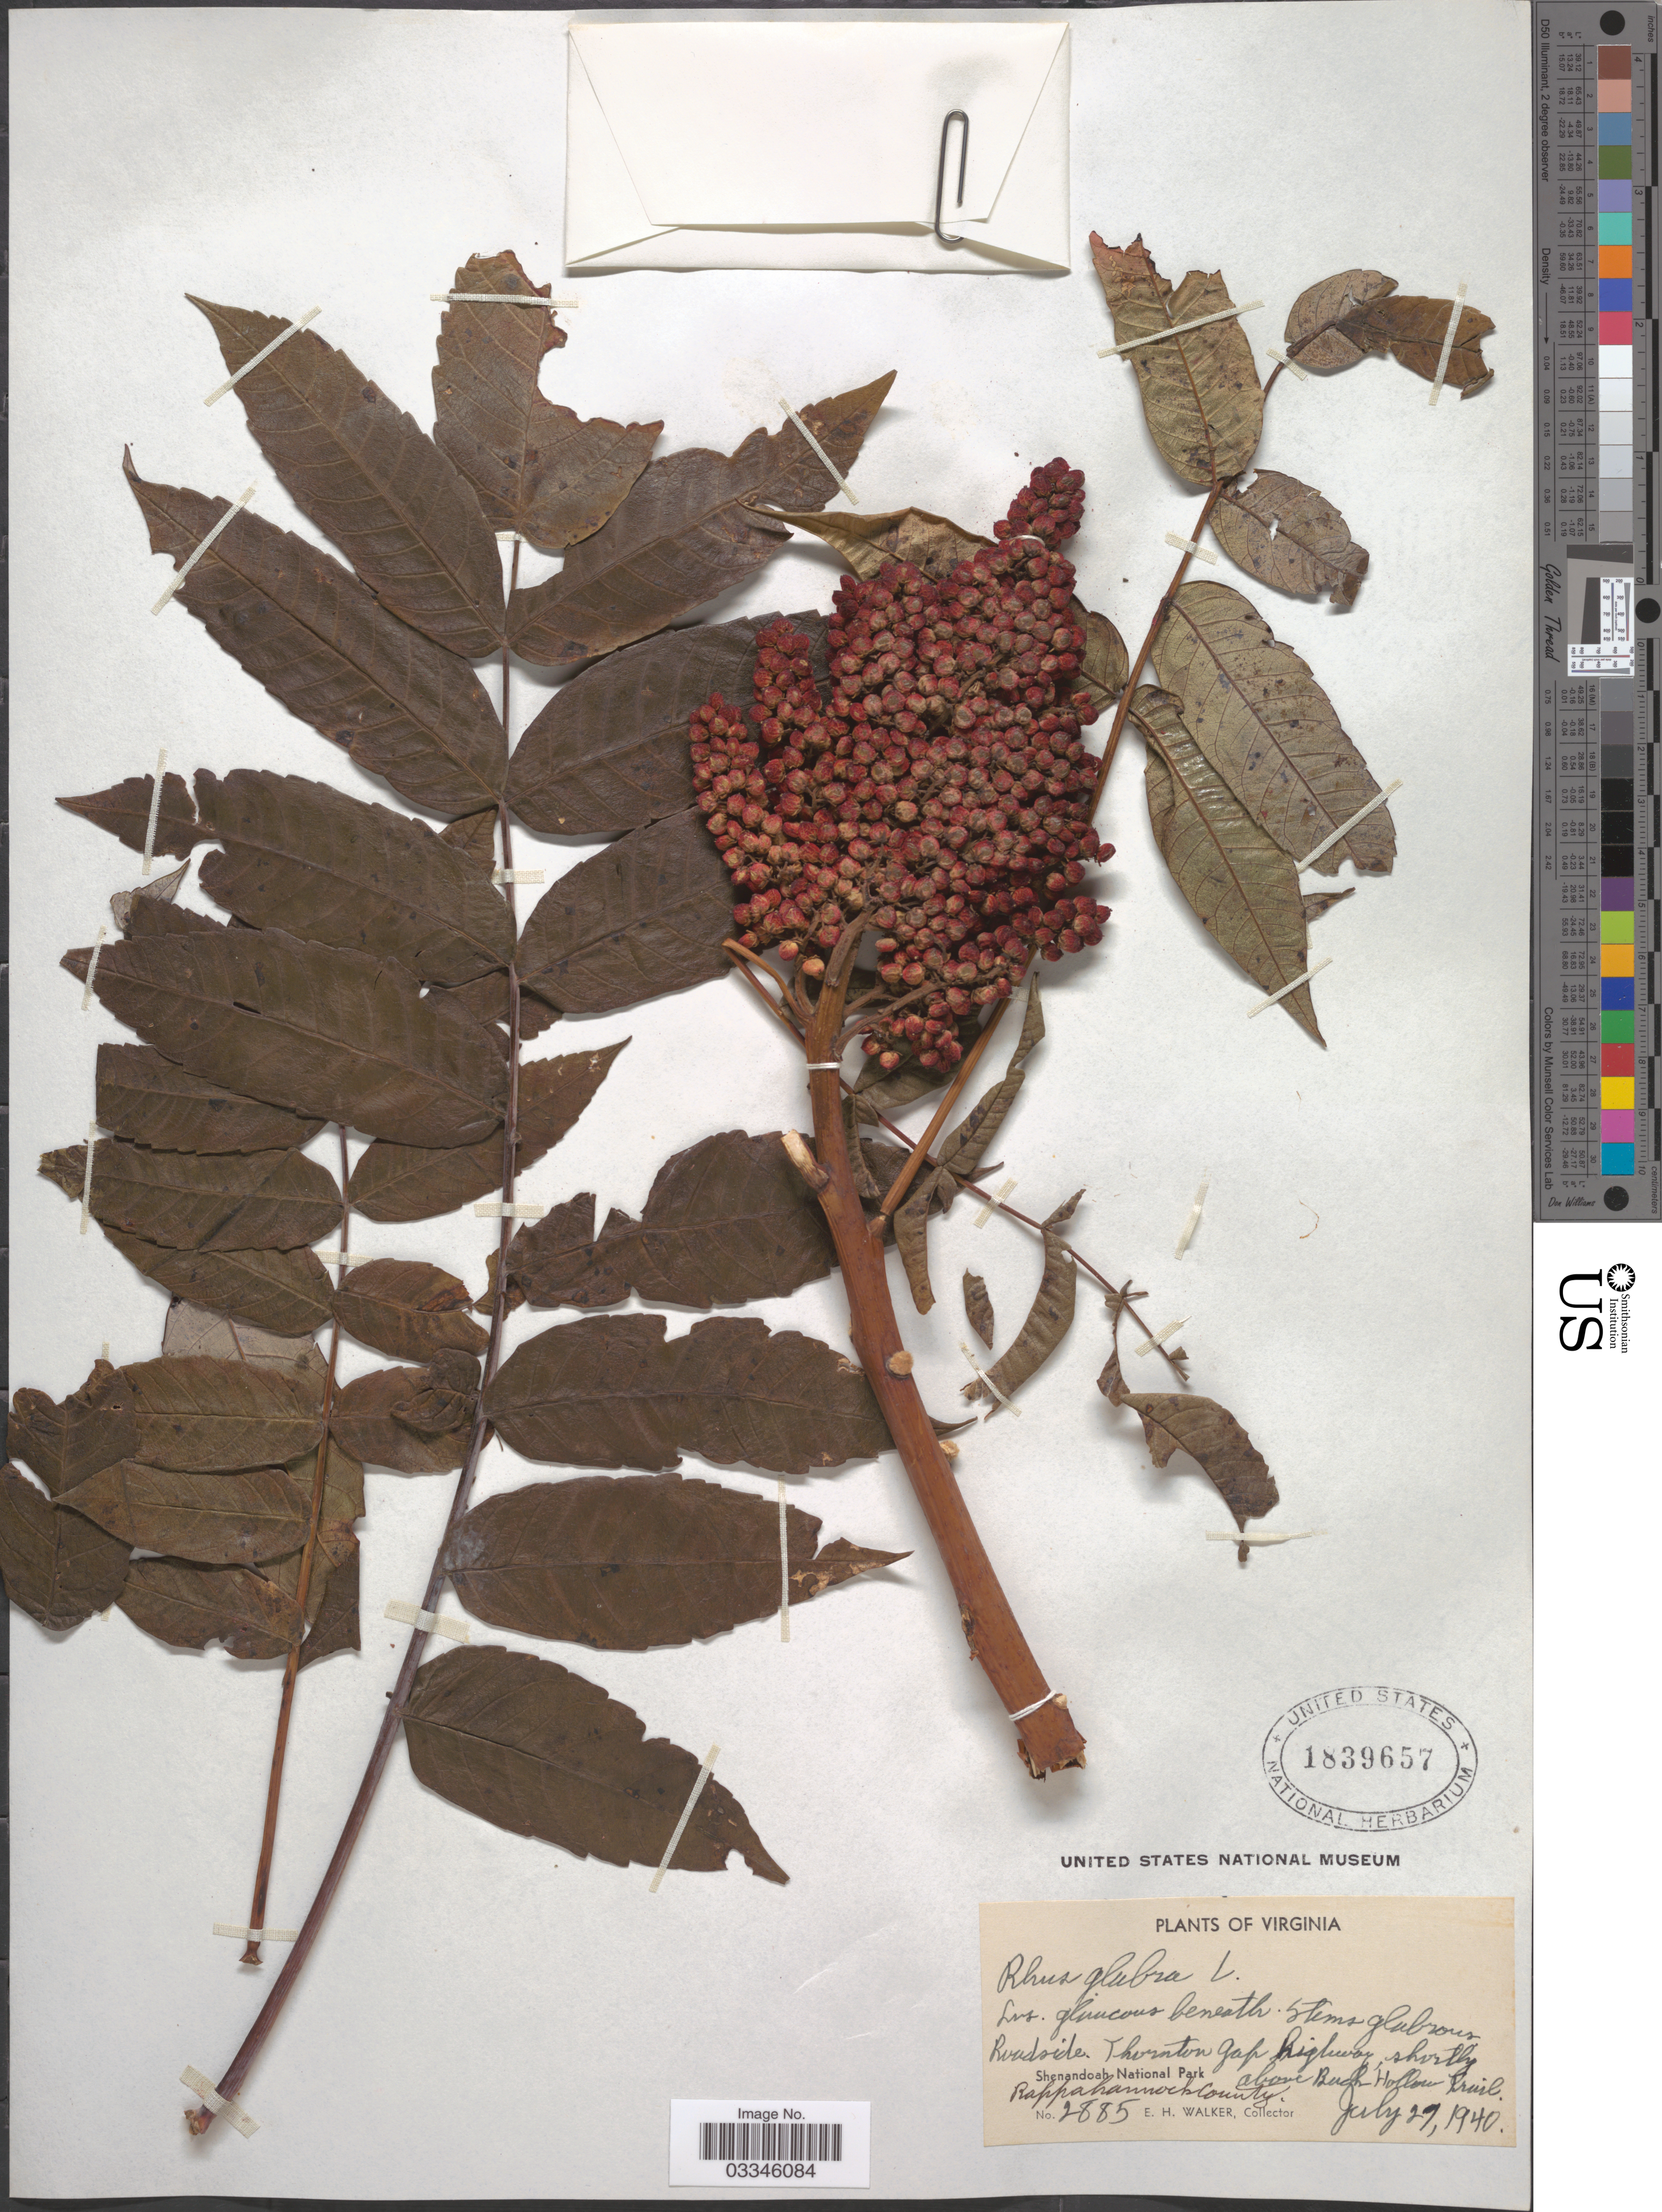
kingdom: Plantae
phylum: Tracheophyta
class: Magnoliopsida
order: Sapindales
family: Anacardiaceae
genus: Rhus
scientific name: Rhus glabra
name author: L.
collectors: E. H. Walker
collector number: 2885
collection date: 1940-07-29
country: United States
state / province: Virginia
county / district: Rappahannock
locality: Thornton Gap highway, shortly above Bugh Hollow Trail. Shenandoah National Park. Rappahannock County.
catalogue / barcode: US 1839657